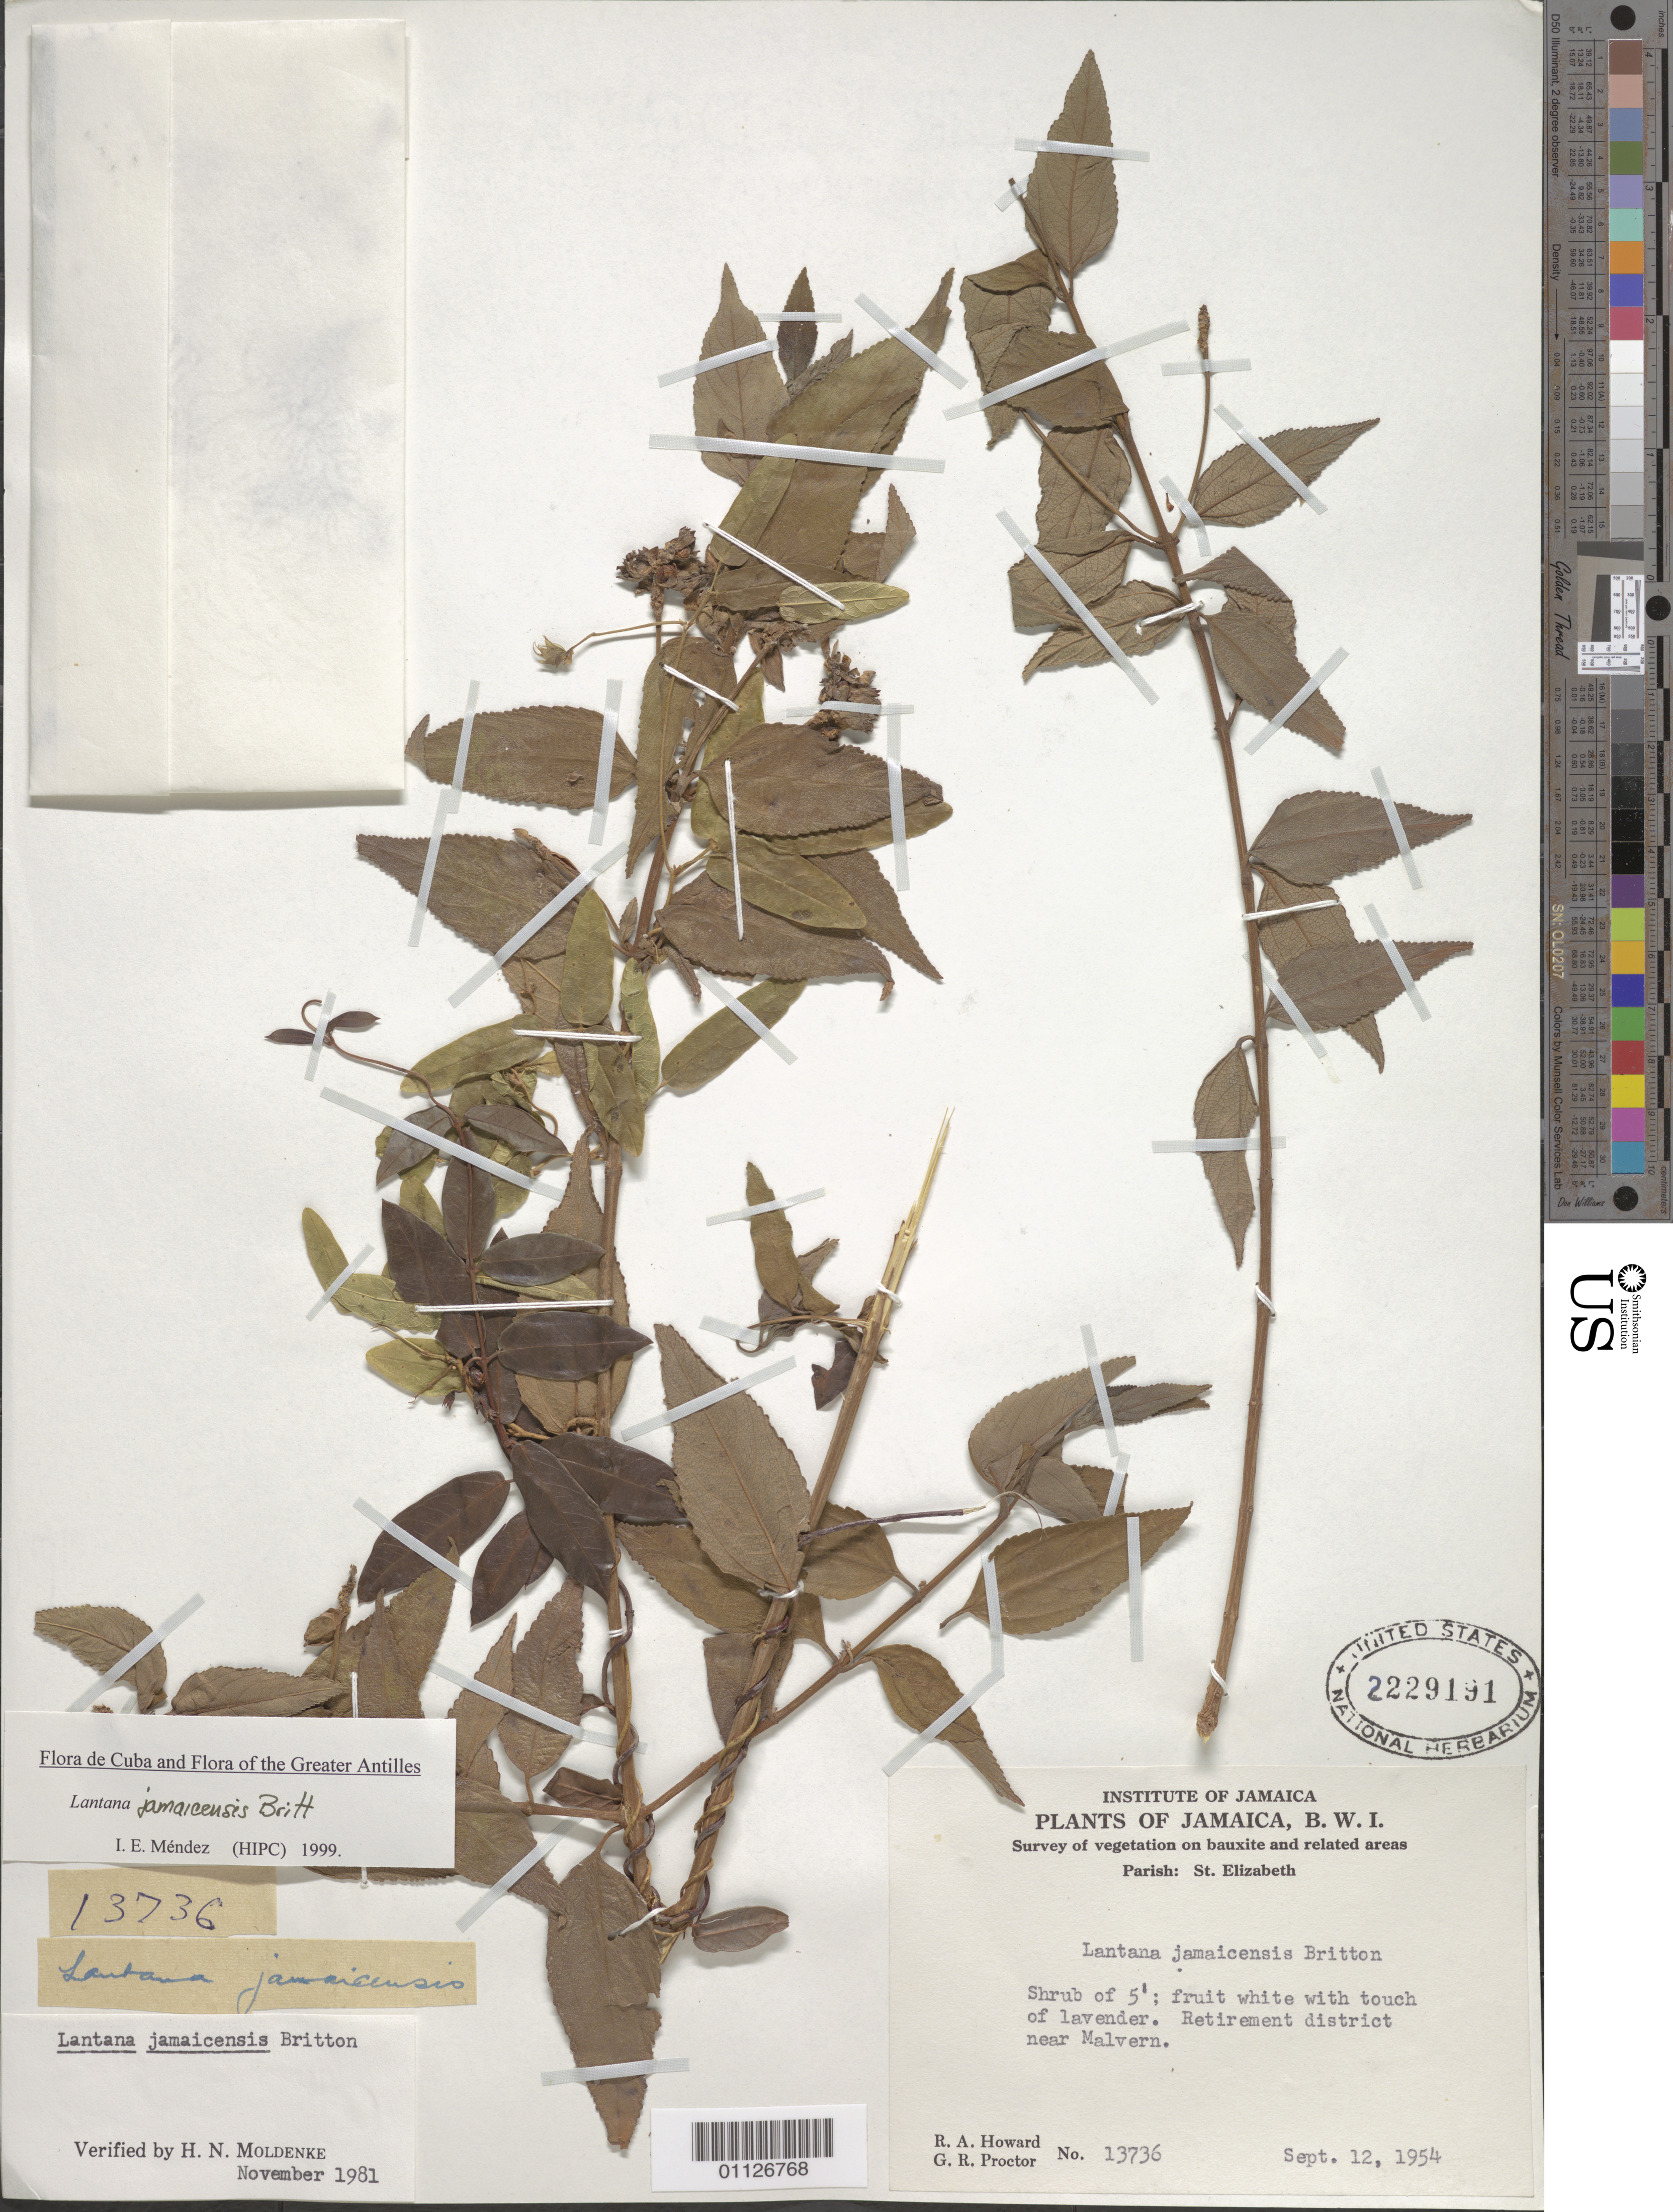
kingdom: Plantae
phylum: Tracheophyta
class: Magnoliopsida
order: Lamiales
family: Verbenaceae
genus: Lantana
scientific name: Lantana jamaicensis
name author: Britton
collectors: R. A. Howard & G. R. Proctor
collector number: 13736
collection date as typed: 12 Sep 1954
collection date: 1954-09-12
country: Jamaica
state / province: Saint Elizabeth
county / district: Retirement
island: Jamaica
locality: Retirement district near Malvern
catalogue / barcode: US 2229191